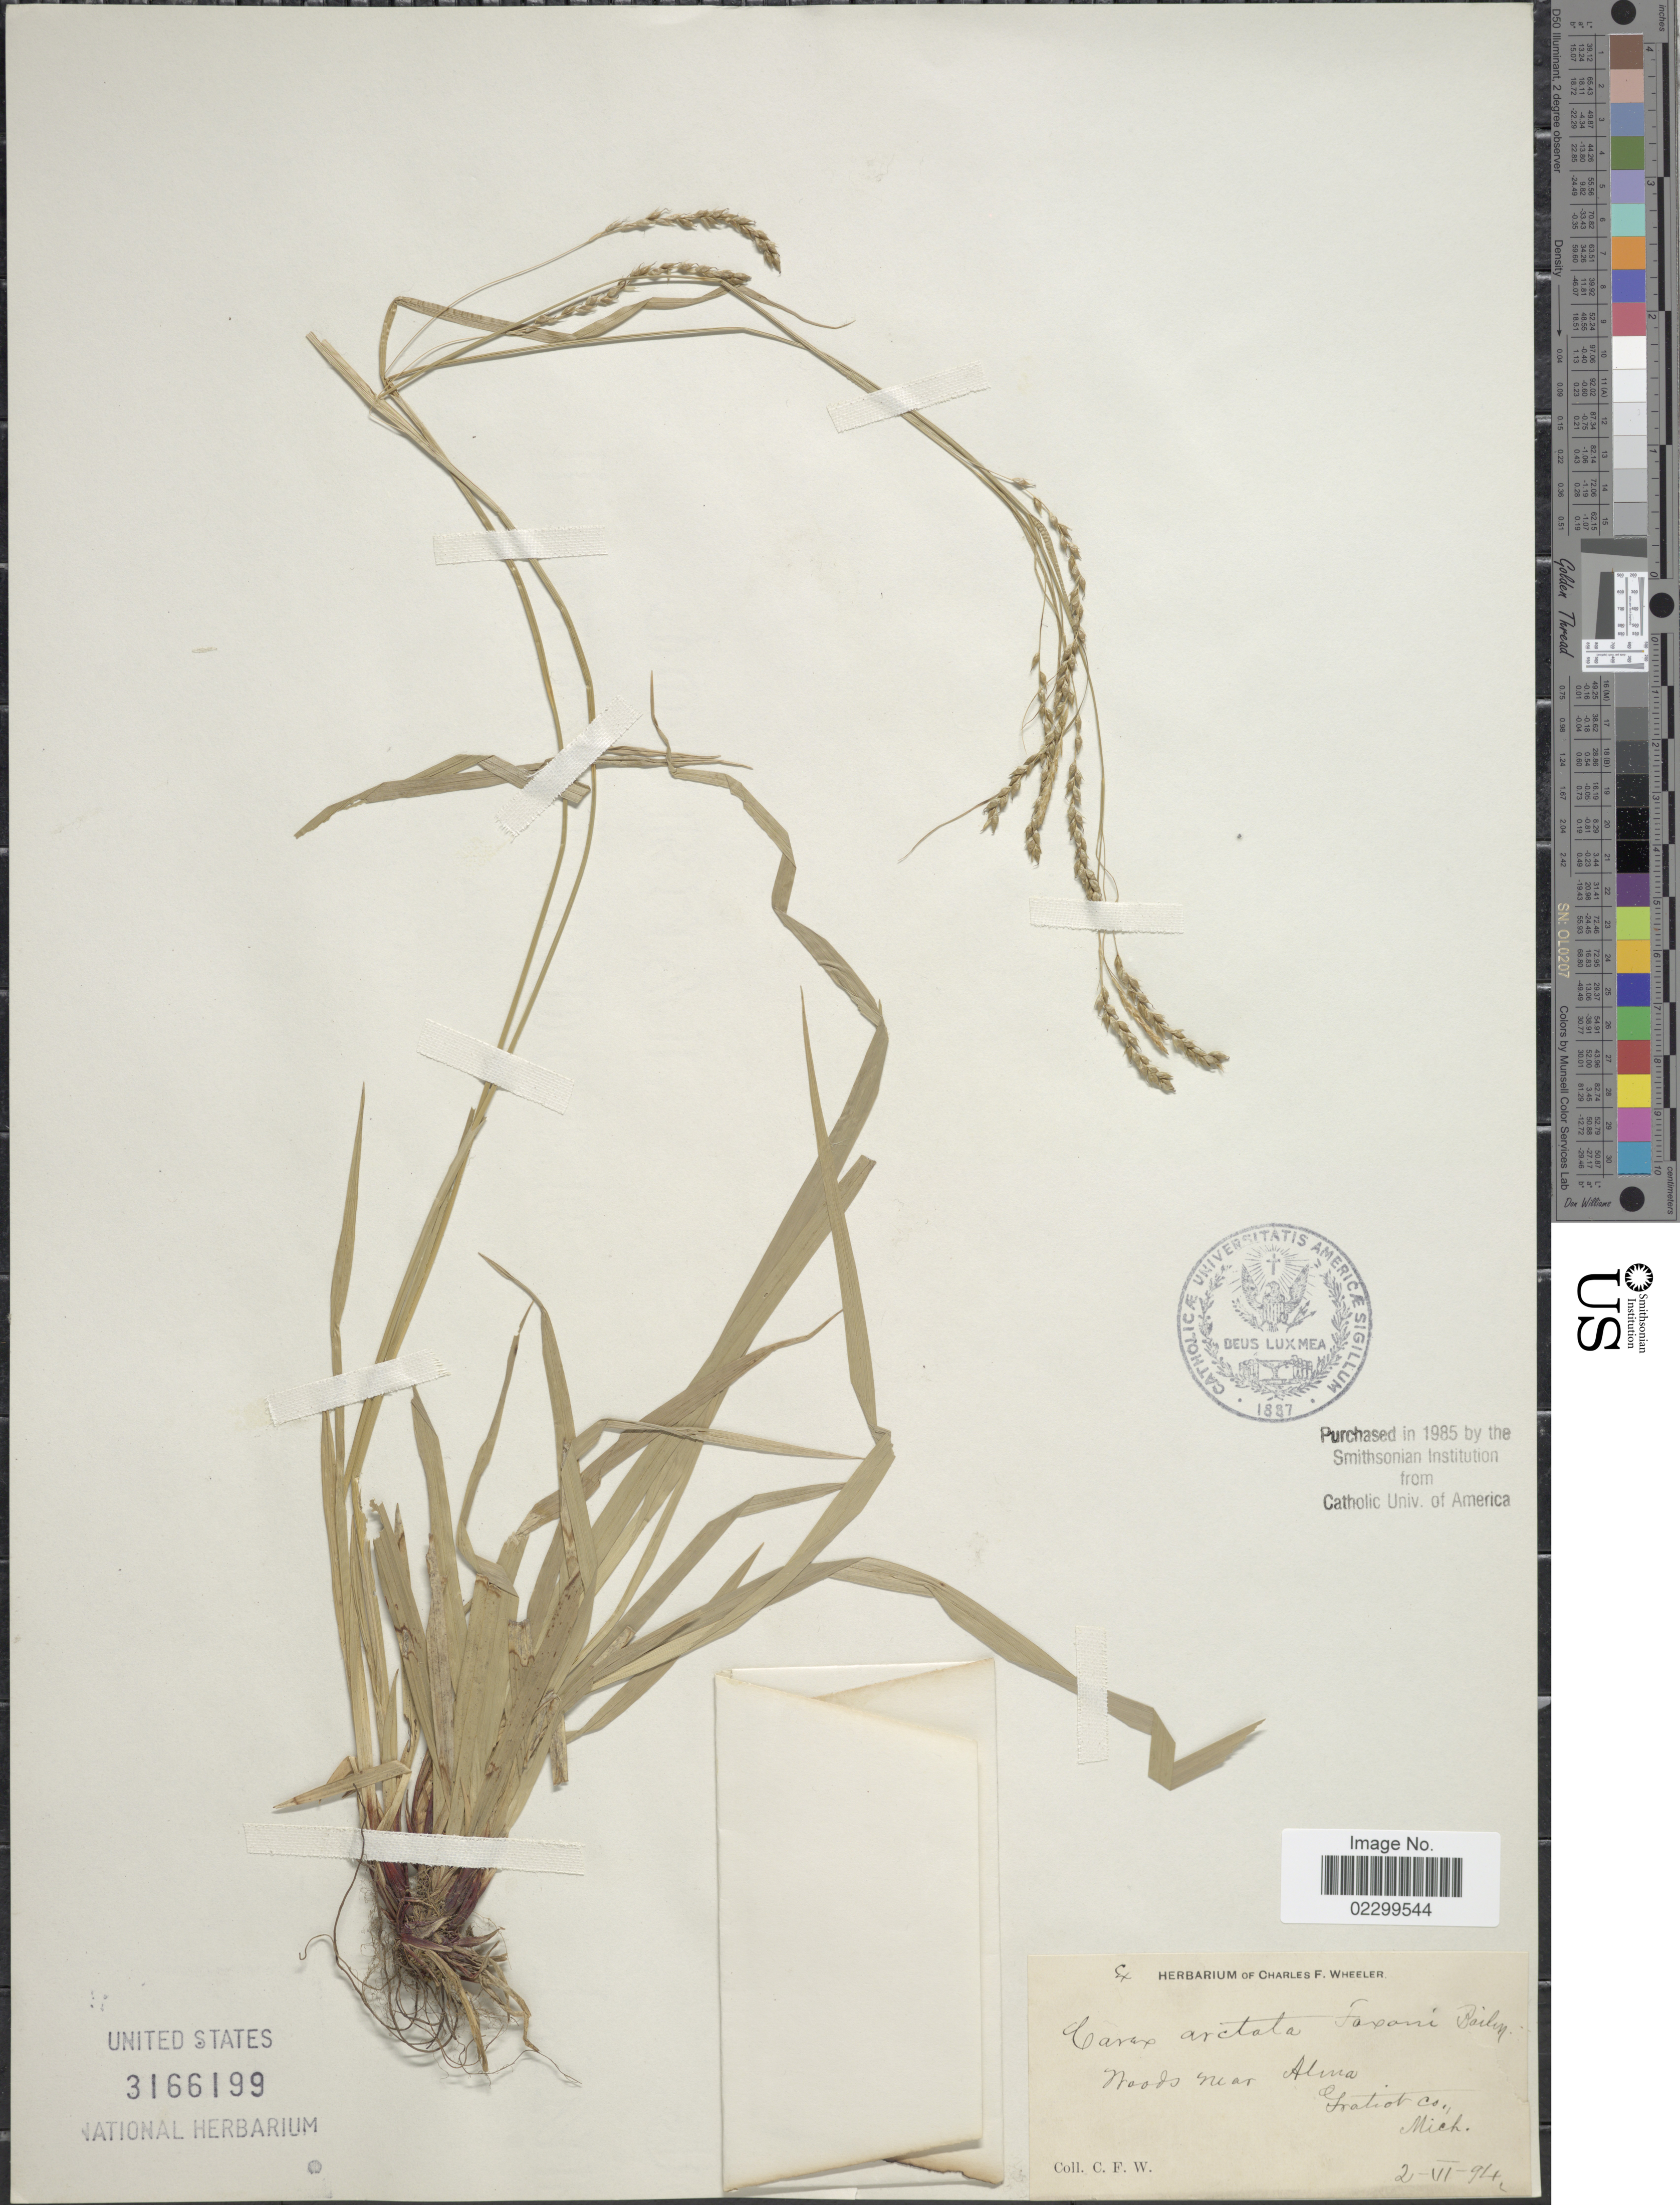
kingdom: Plantae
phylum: Tracheophyta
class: Liliopsida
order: Poales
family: Cyperaceae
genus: Carex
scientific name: Carex arctata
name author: Boott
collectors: C. Wheeler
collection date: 1894-06-02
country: United States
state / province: Michigan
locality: Woods near Alma, Gratiot Co.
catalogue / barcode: US 3166199